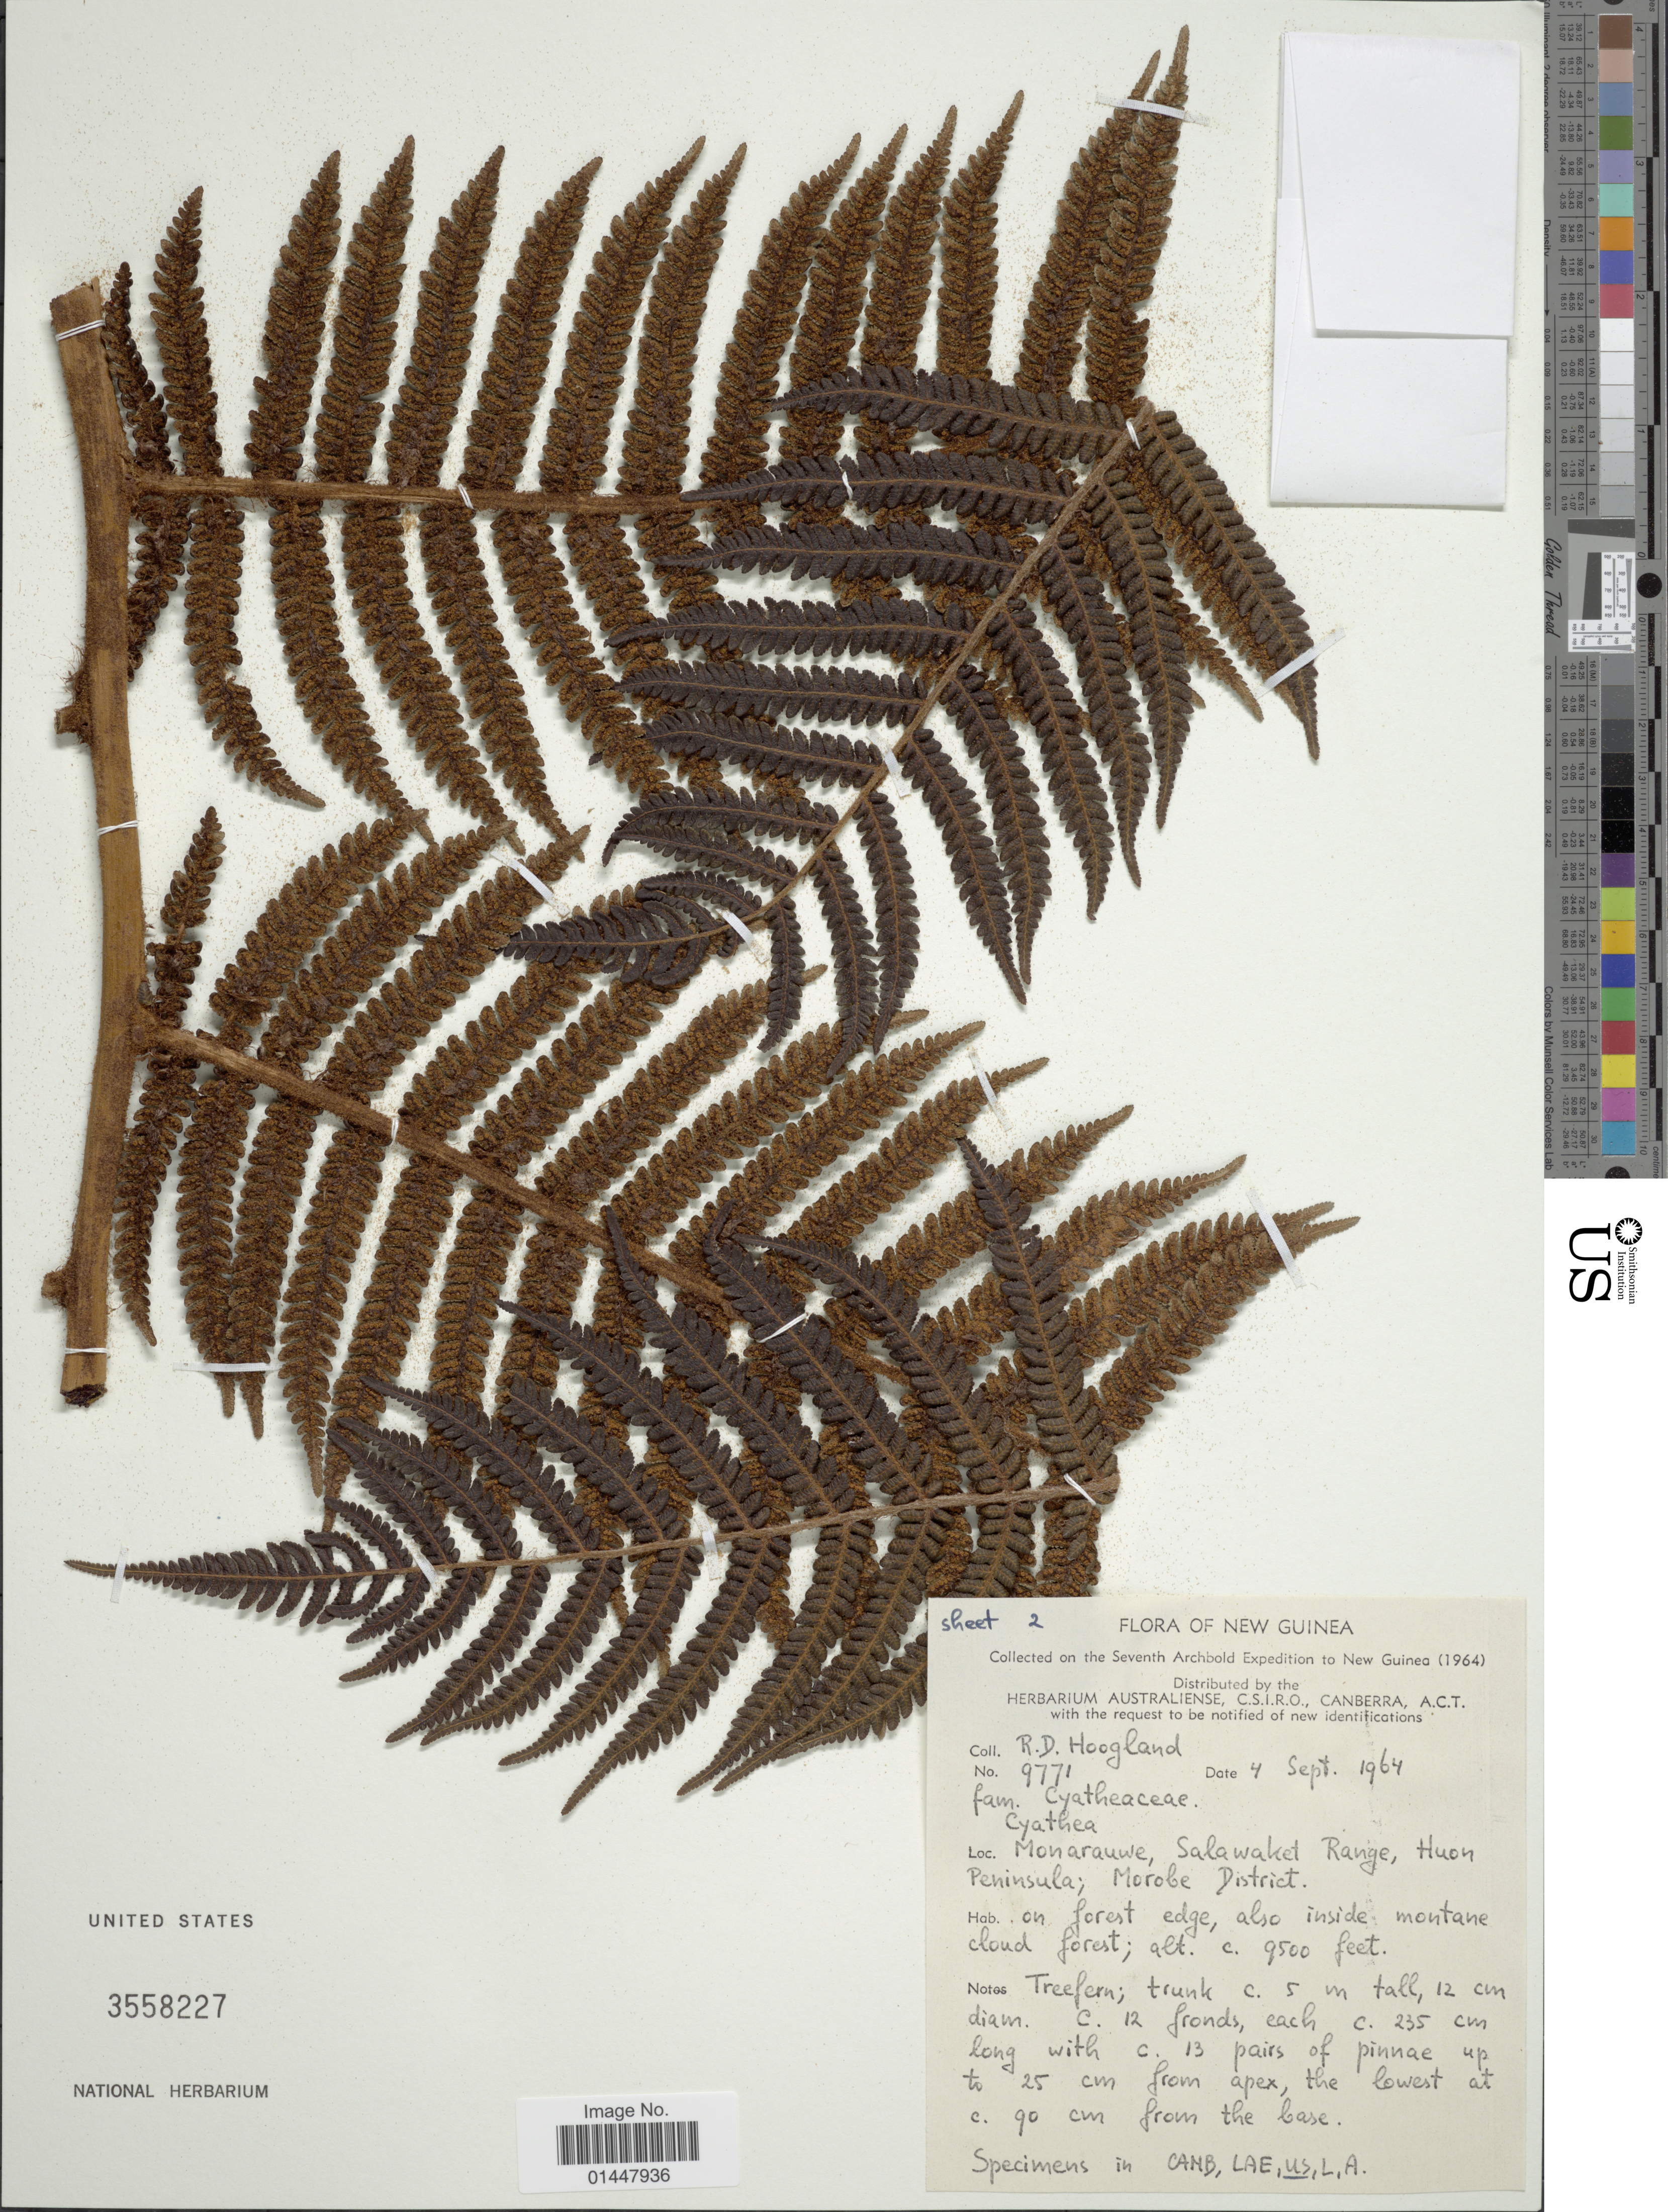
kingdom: Plantae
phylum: Tracheophyta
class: Polypodiopsida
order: Cyatheales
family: Cyatheaceae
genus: Sphaeropteris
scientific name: Sphaeropteris sp.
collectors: R. D. Hoogland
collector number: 9771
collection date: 1964-09-04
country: Papua New Guinea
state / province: Morobe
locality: New guinea, Monarauwe, Salawaket Range, Huon Peninsula; Morobe District. On the forest edge, also inside montane cloud forest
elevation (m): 2896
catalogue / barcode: US 3558227